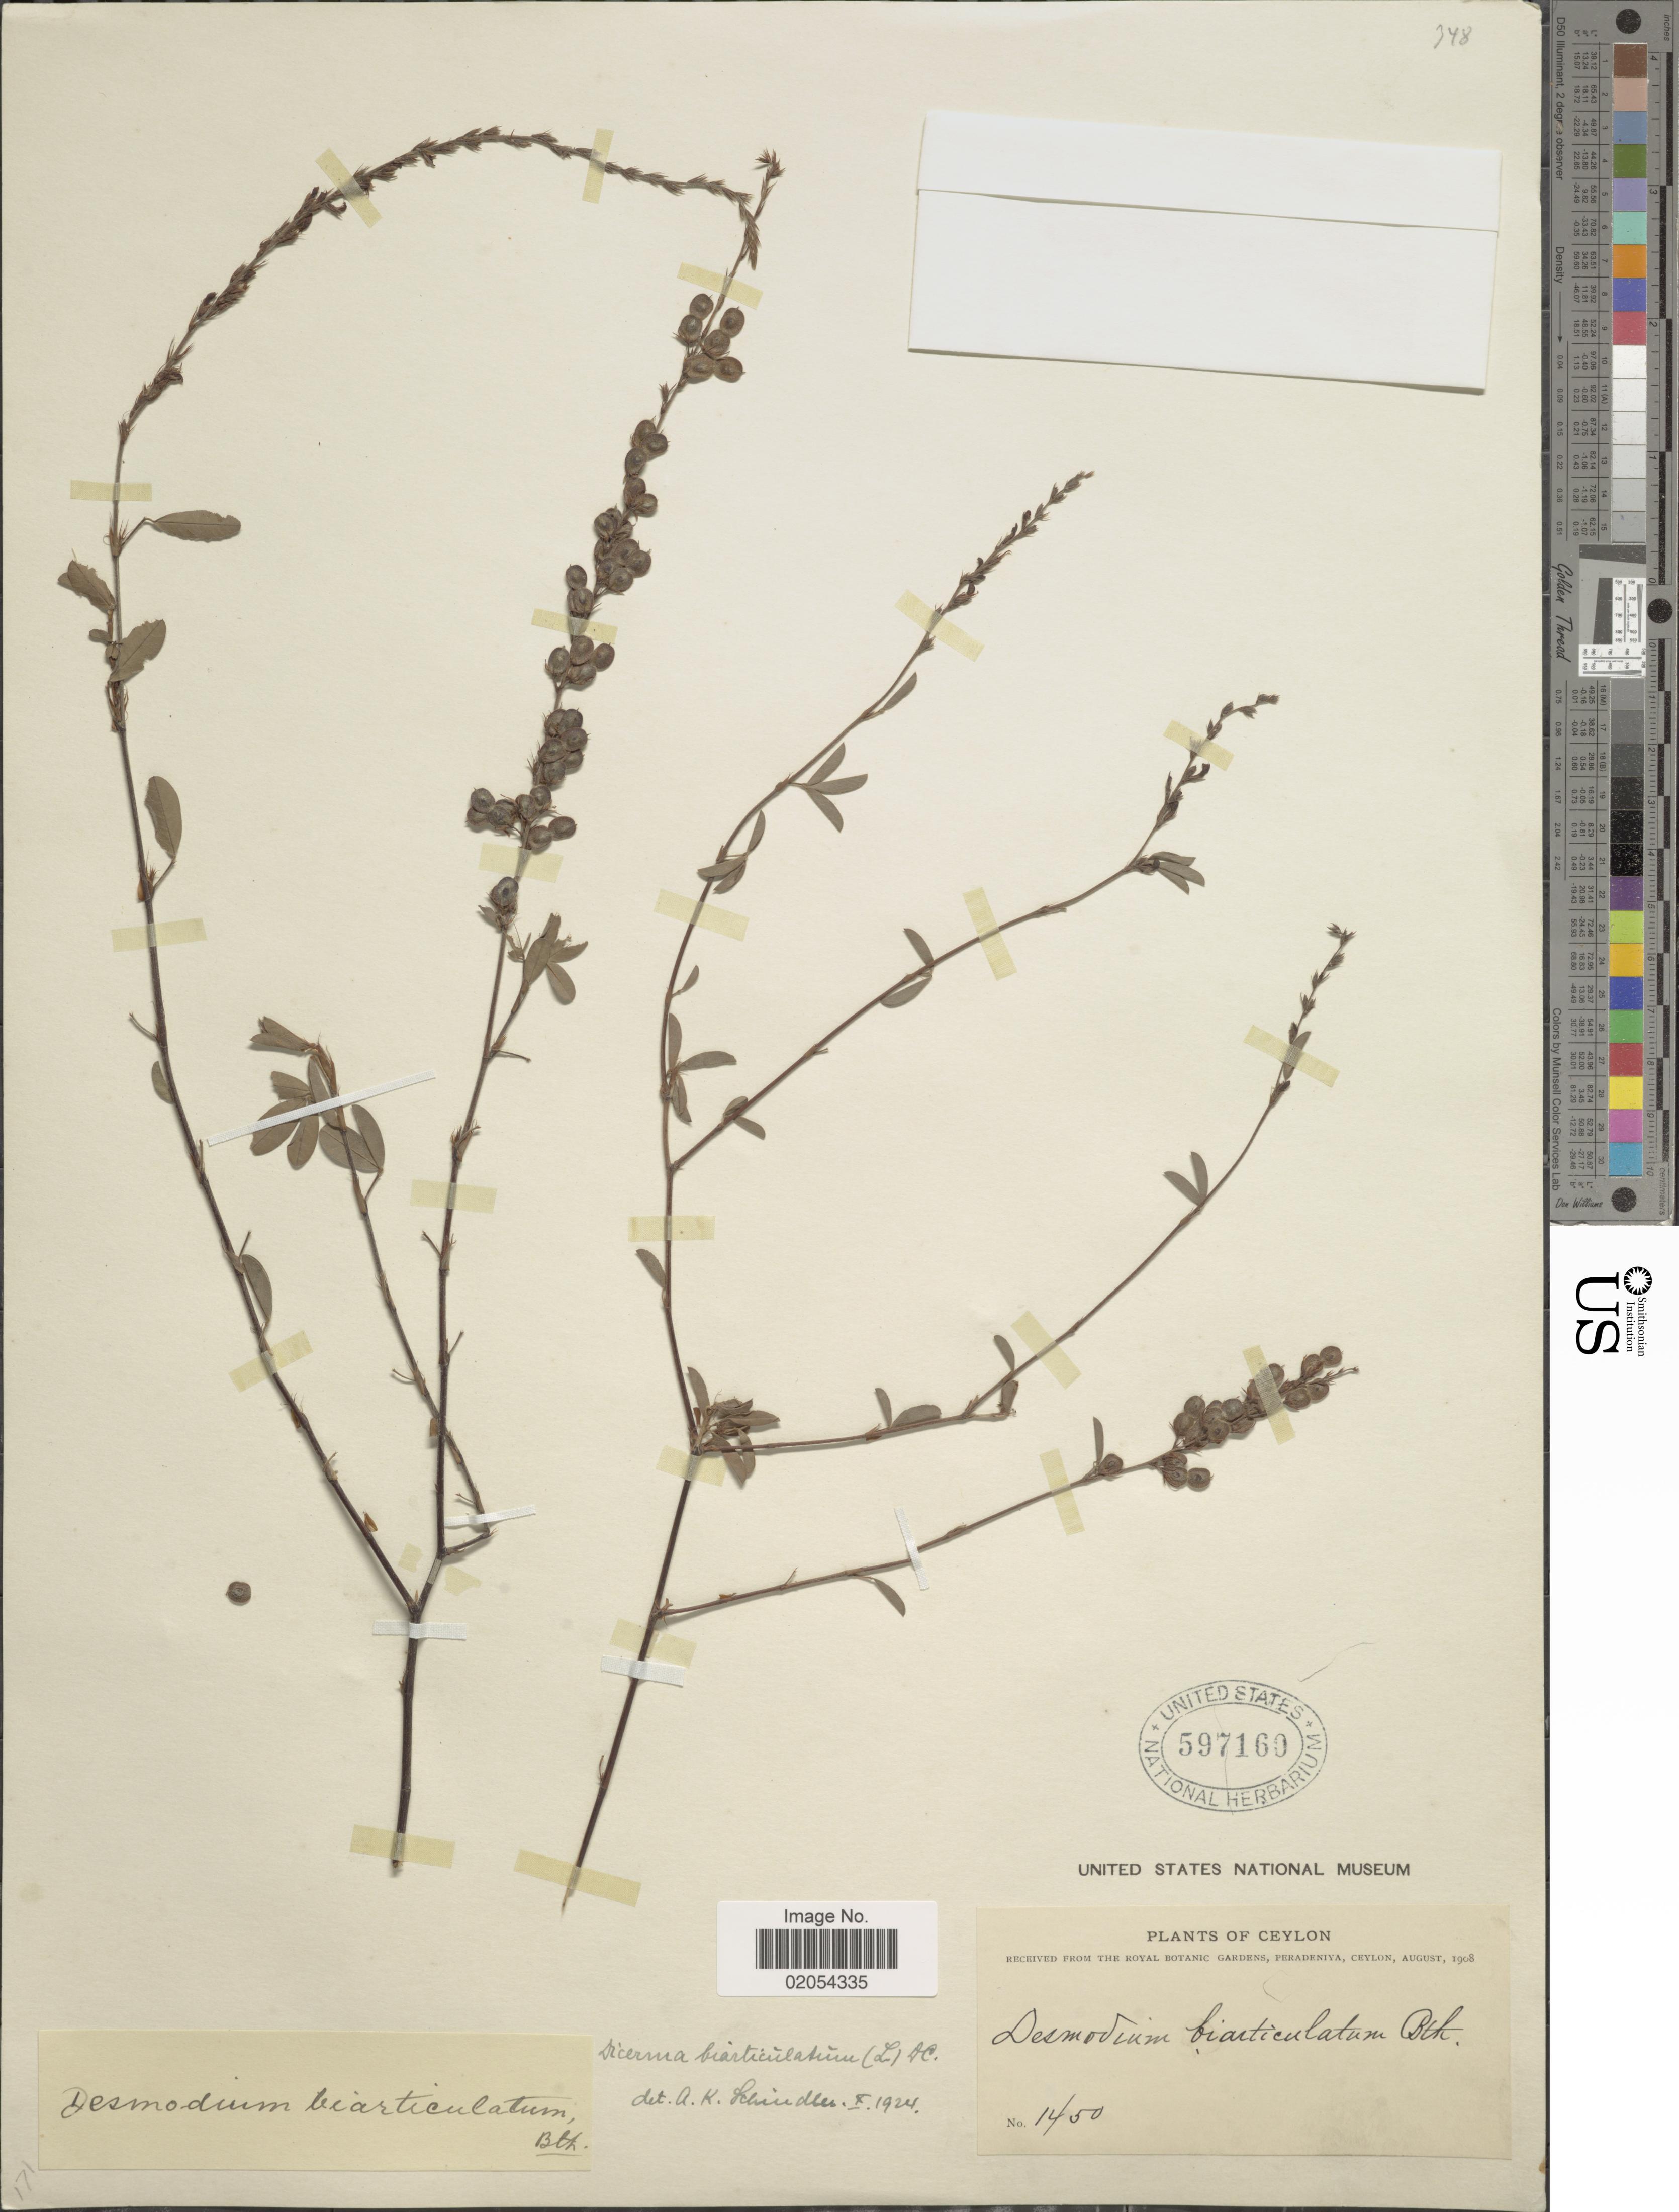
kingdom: Plantae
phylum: Tracheophyta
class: Magnoliopsida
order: Fabales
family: Fabaceae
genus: Aphyllodium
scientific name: Aphyllodium biarticulatum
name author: (L.) Gagnep.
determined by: Strong, Mark T., (BOT), Smithsonian Institution - National Museum of Natural History (UNITED STATES)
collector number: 1450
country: Sri Lanka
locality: Ceylon.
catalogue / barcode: US 597169